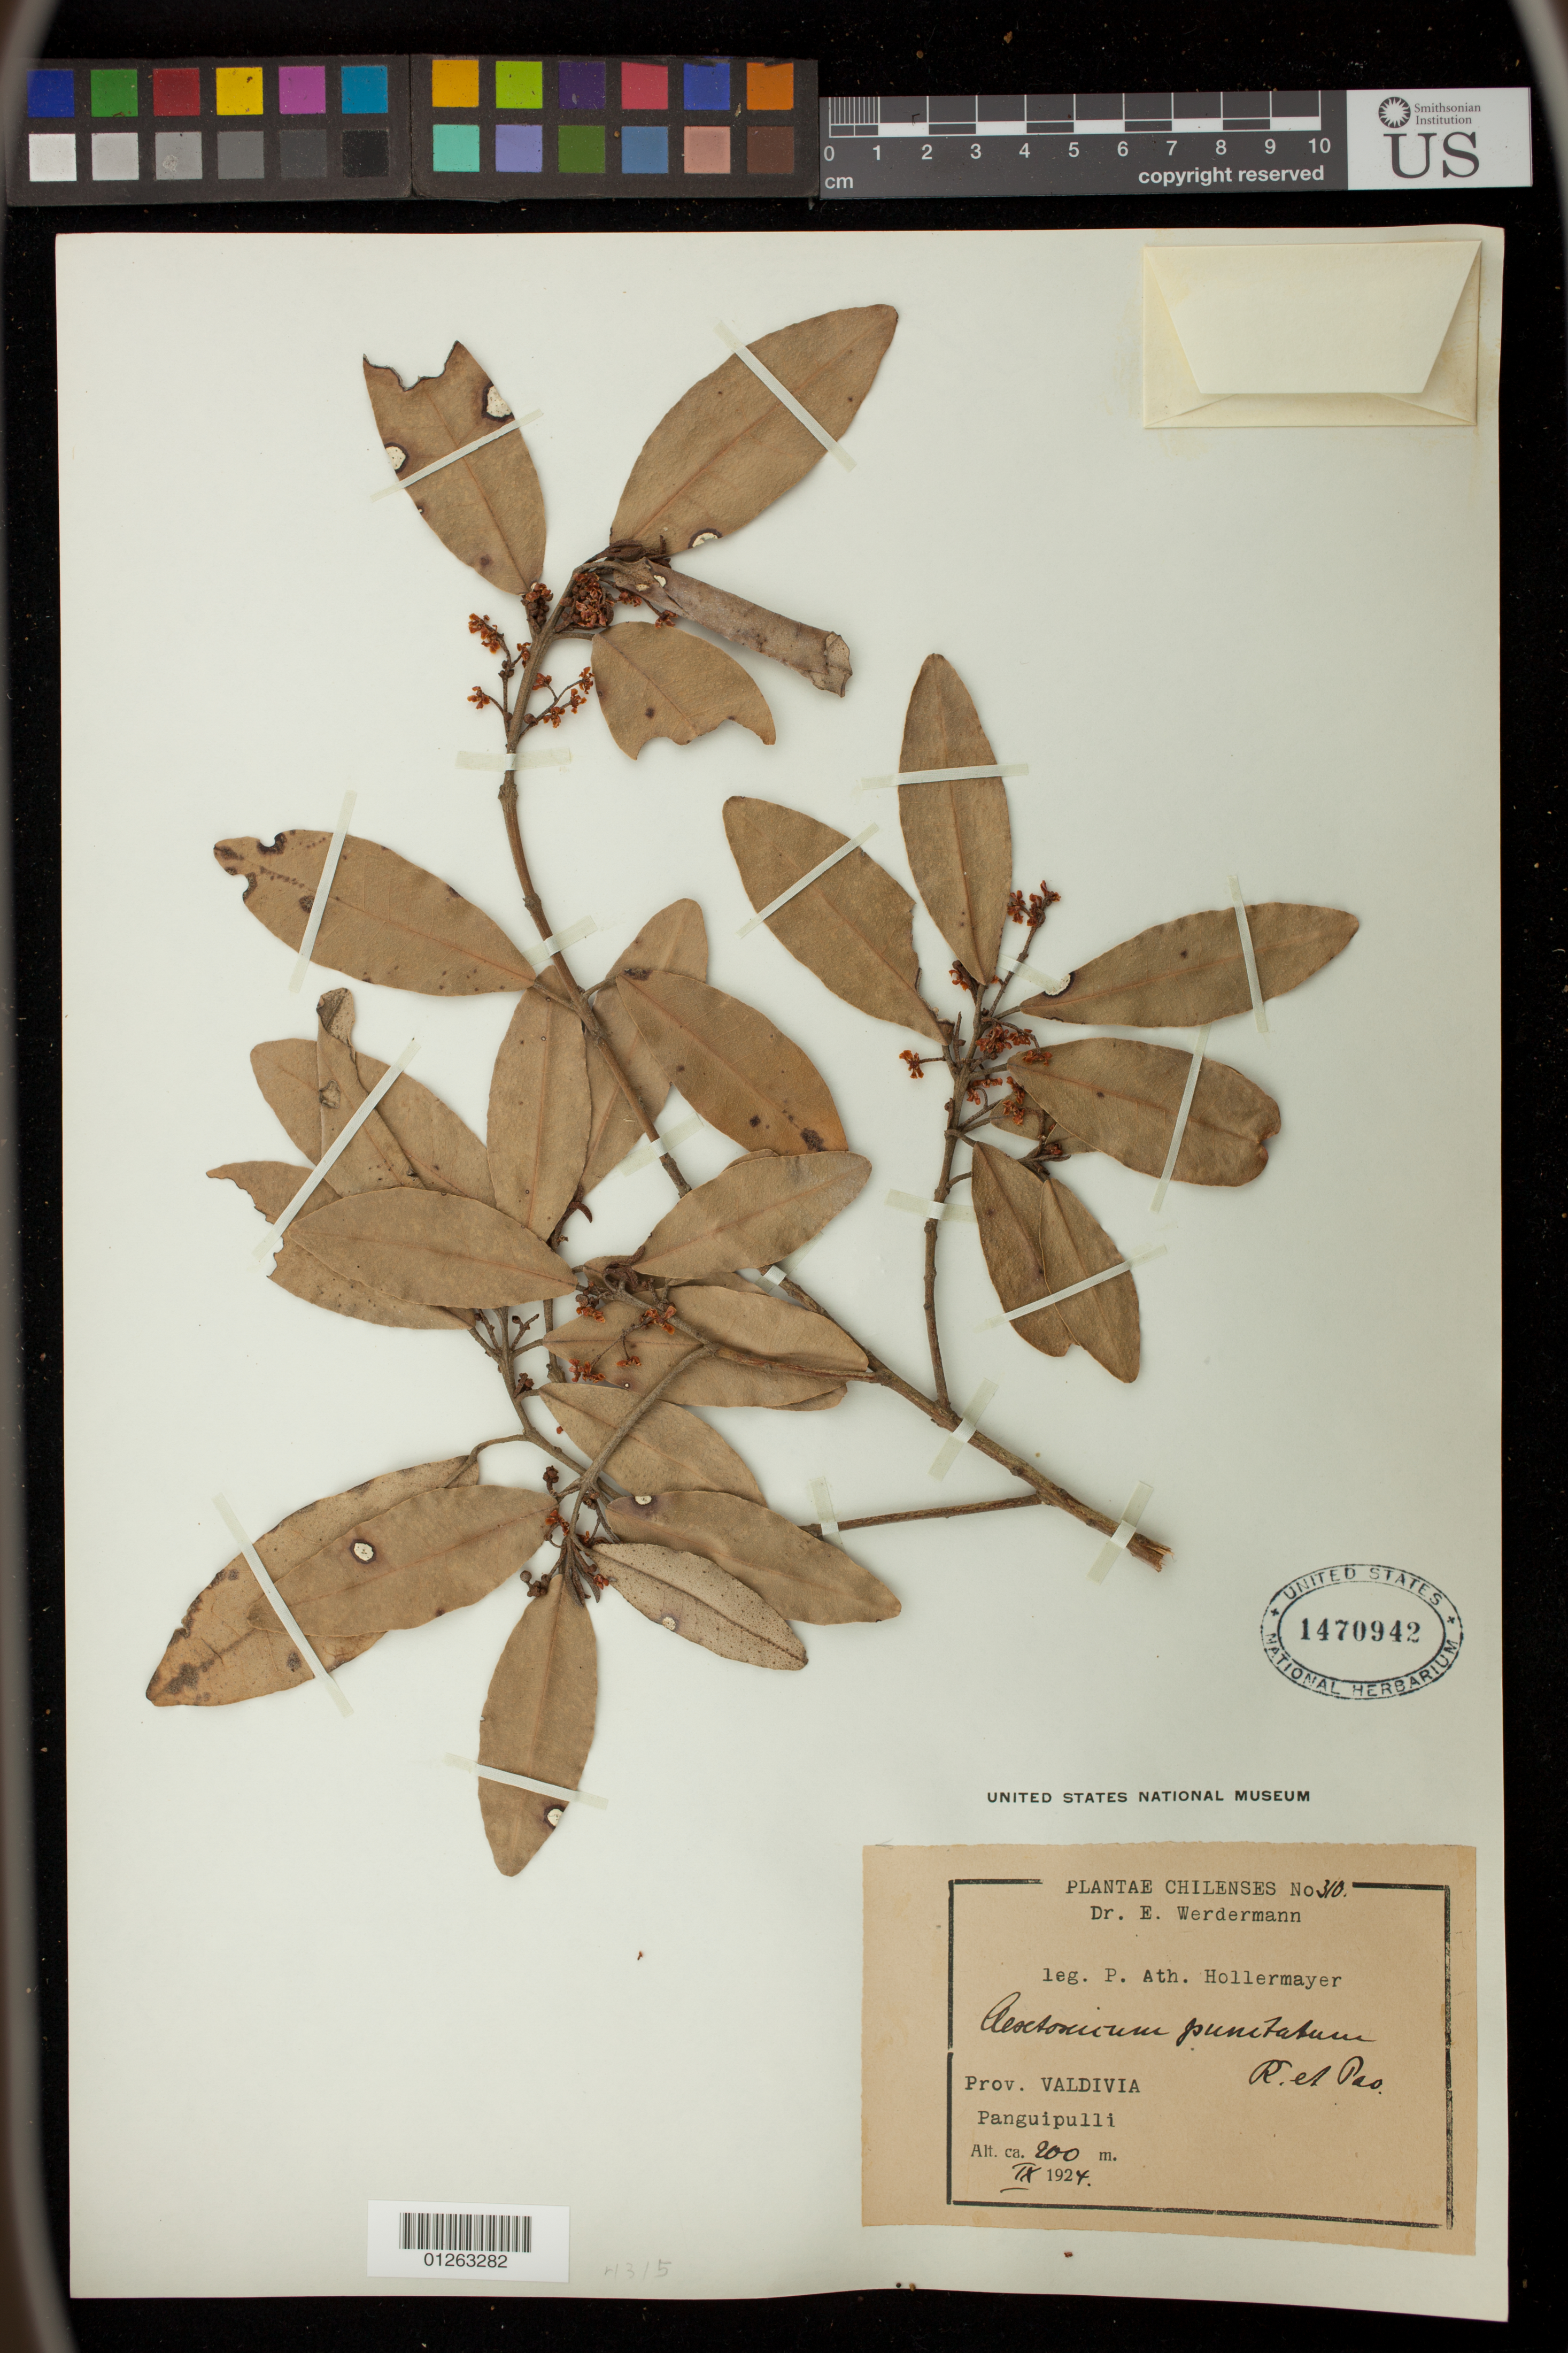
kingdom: Plantae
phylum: Tracheophyta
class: Magnoliopsida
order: Berberidopsidales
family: Aextoxicaceae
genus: Aextoxicon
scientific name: Aextoxicon punctatum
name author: Ruiz & Pav.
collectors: E. Werdermann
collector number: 310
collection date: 1924-11-01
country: Chile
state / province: Los Ríos (XIV)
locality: Prov. Valdivia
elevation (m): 201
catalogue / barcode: US 1470942